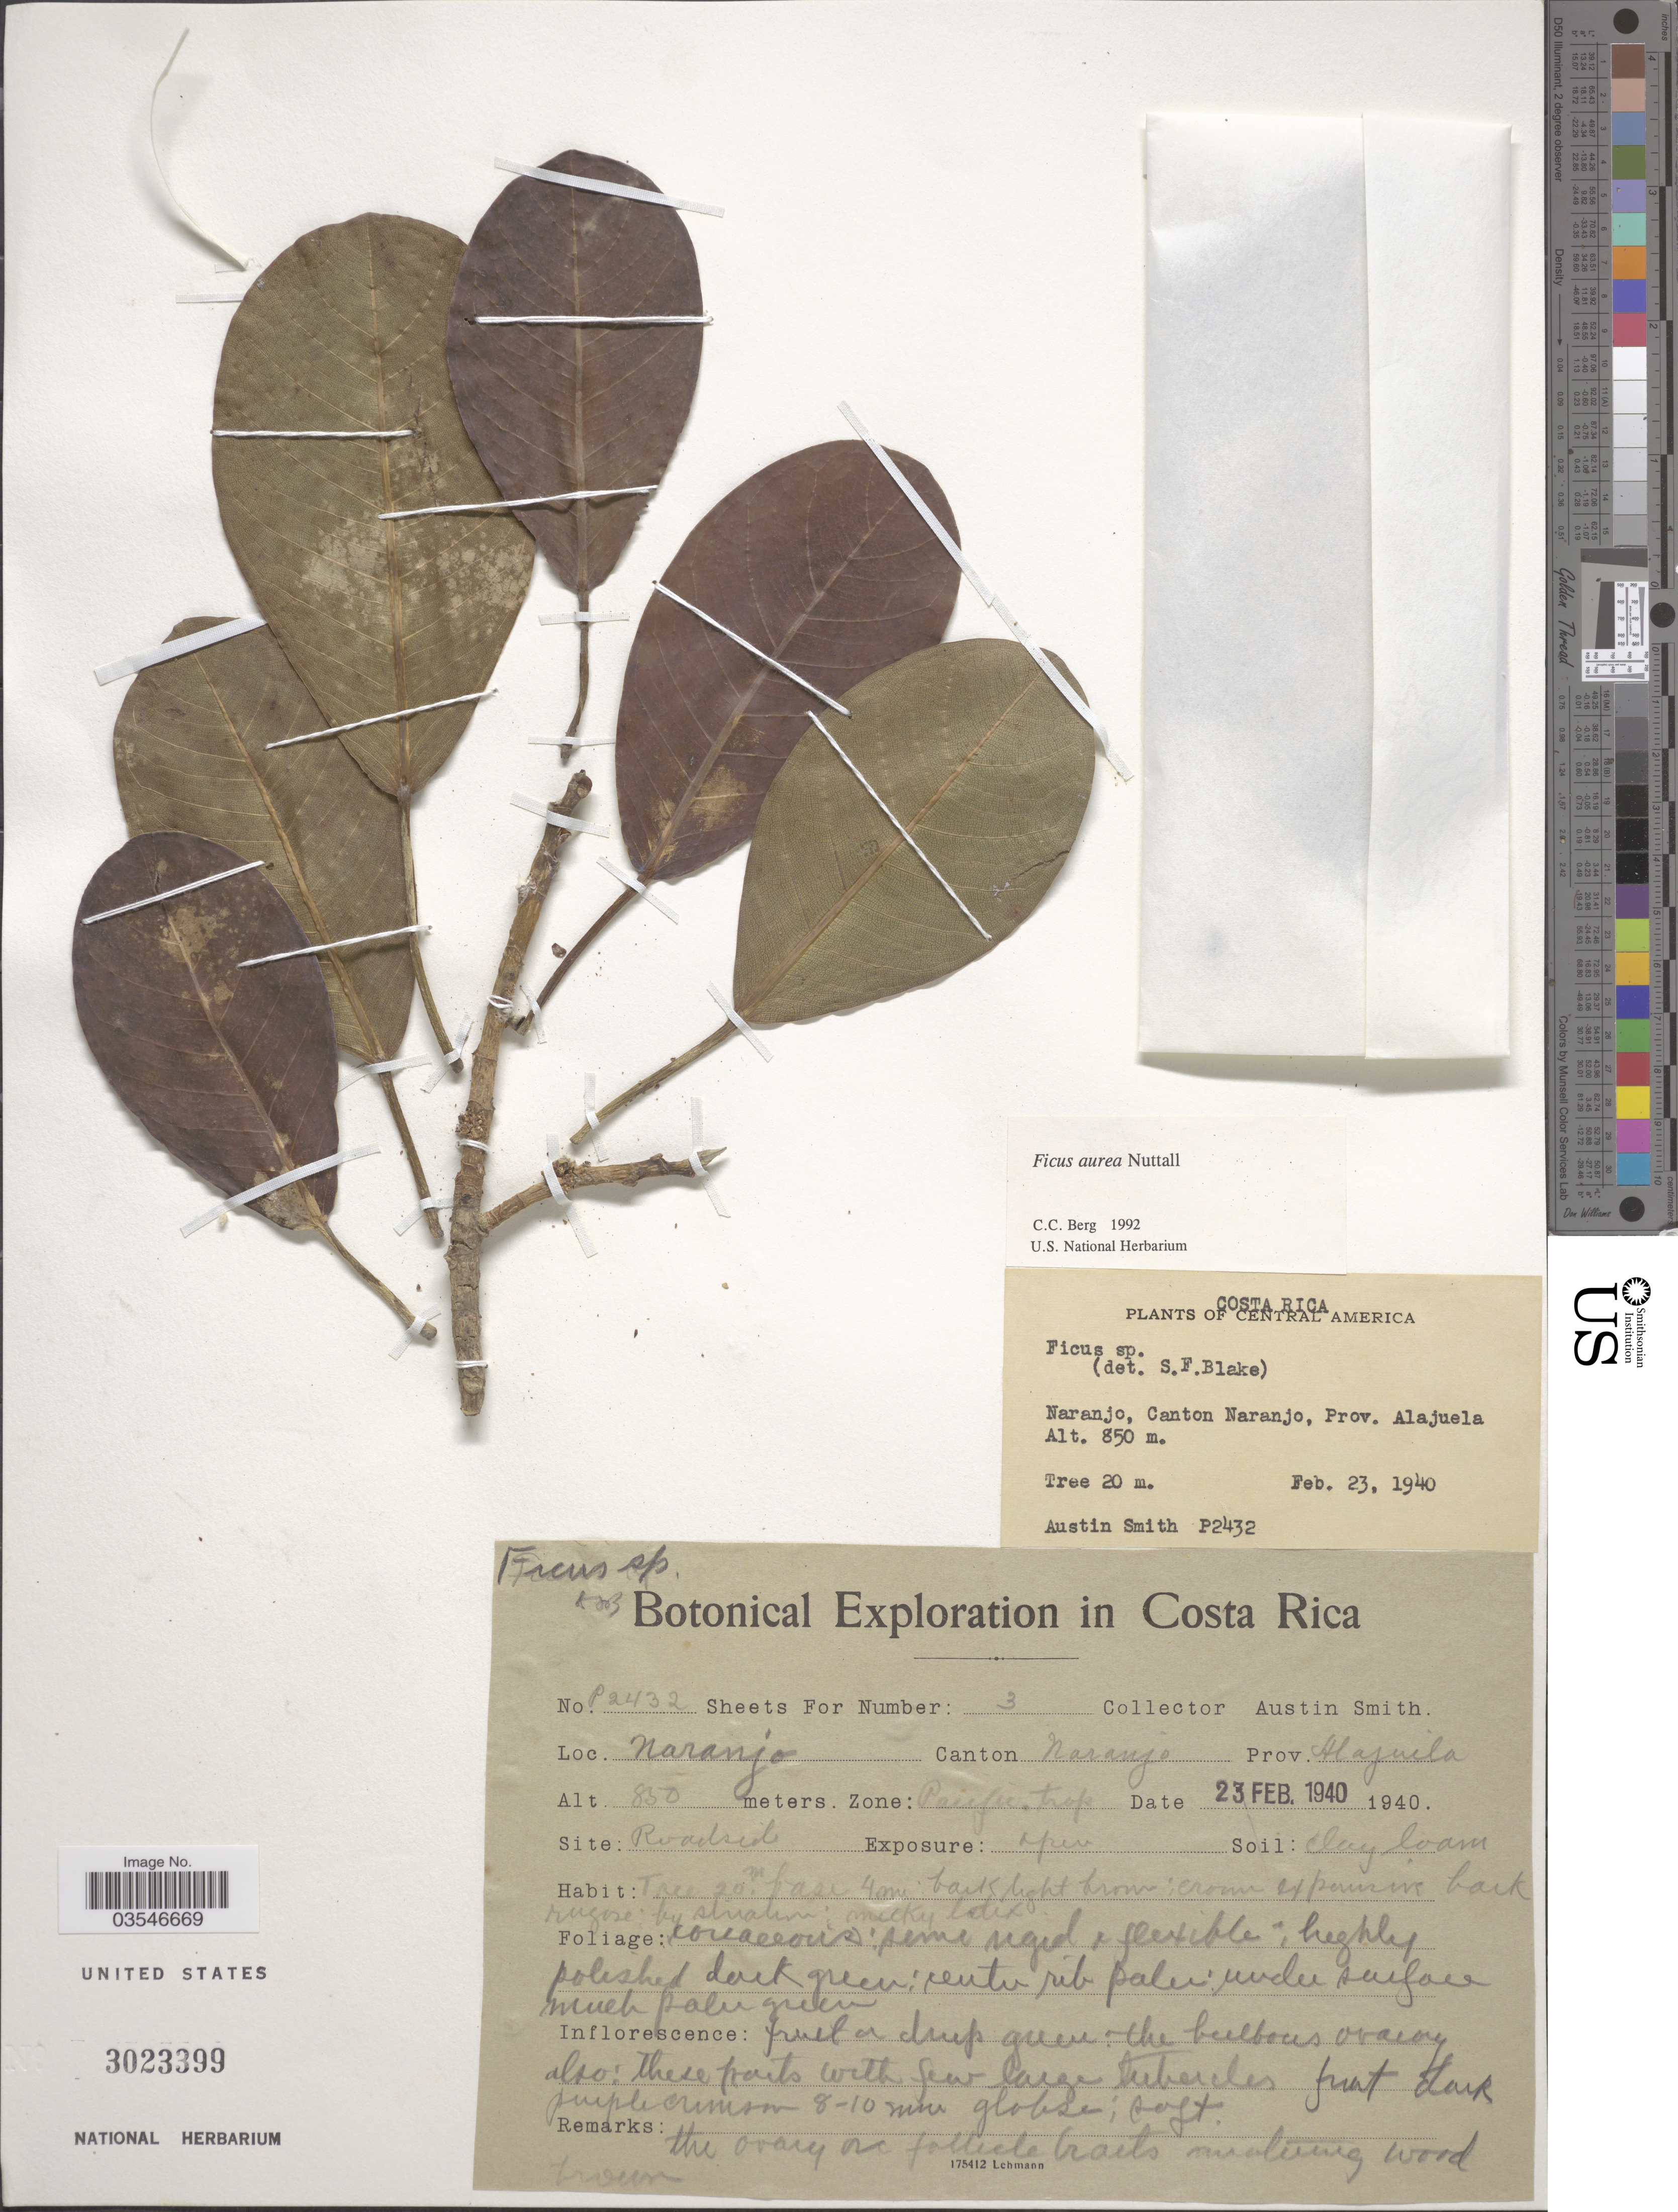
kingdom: Plantae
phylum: Tracheophyta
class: Magnoliopsida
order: Rosales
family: Moraceae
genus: Ficus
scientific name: Ficus aurea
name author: Nutt.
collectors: Aust P. Smith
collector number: P2432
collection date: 1940-02-23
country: Costa Rica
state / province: Alajuela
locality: Naranjo, Canton Naranjo.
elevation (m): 850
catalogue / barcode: US 3023399